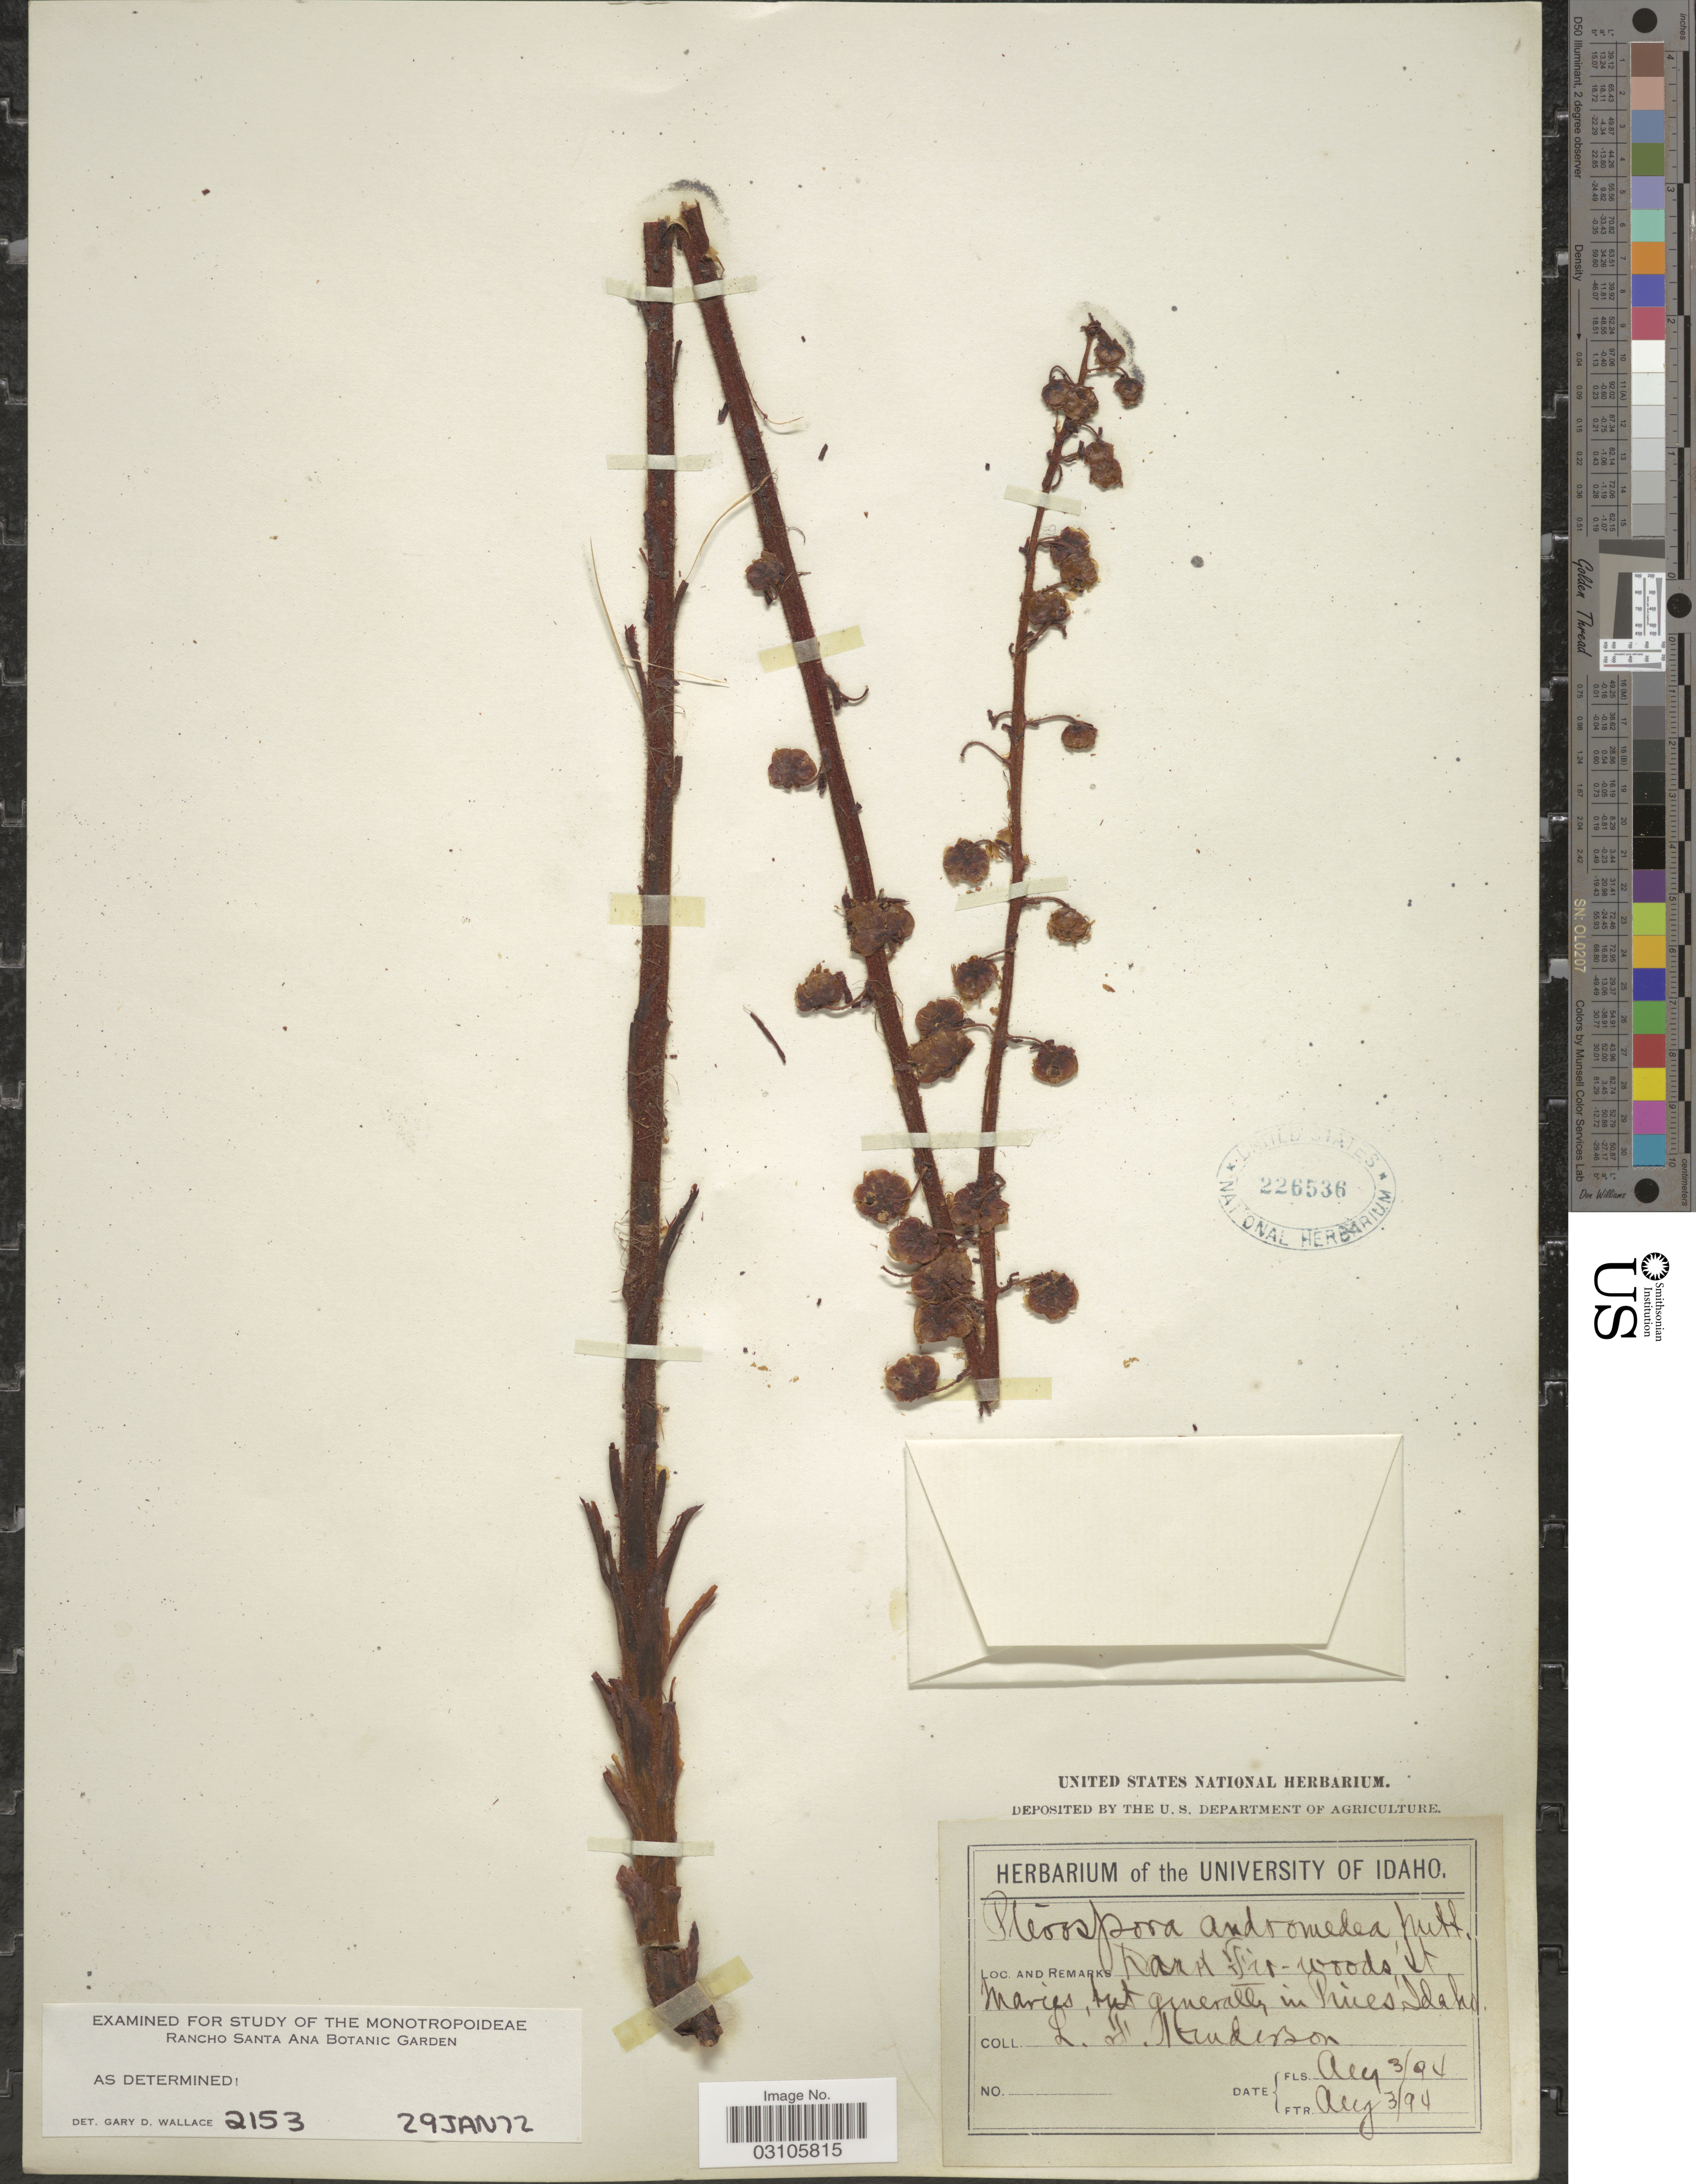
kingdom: Plantae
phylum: Tracheophyta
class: Magnoliopsida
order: Ericales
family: Ericaceae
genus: Pterospora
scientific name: Pterospora andromedea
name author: Nutt.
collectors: L. Henderson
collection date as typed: Transcribed d/m/y: 3/8/94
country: United States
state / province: Idaho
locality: Pines.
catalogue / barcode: US 226536